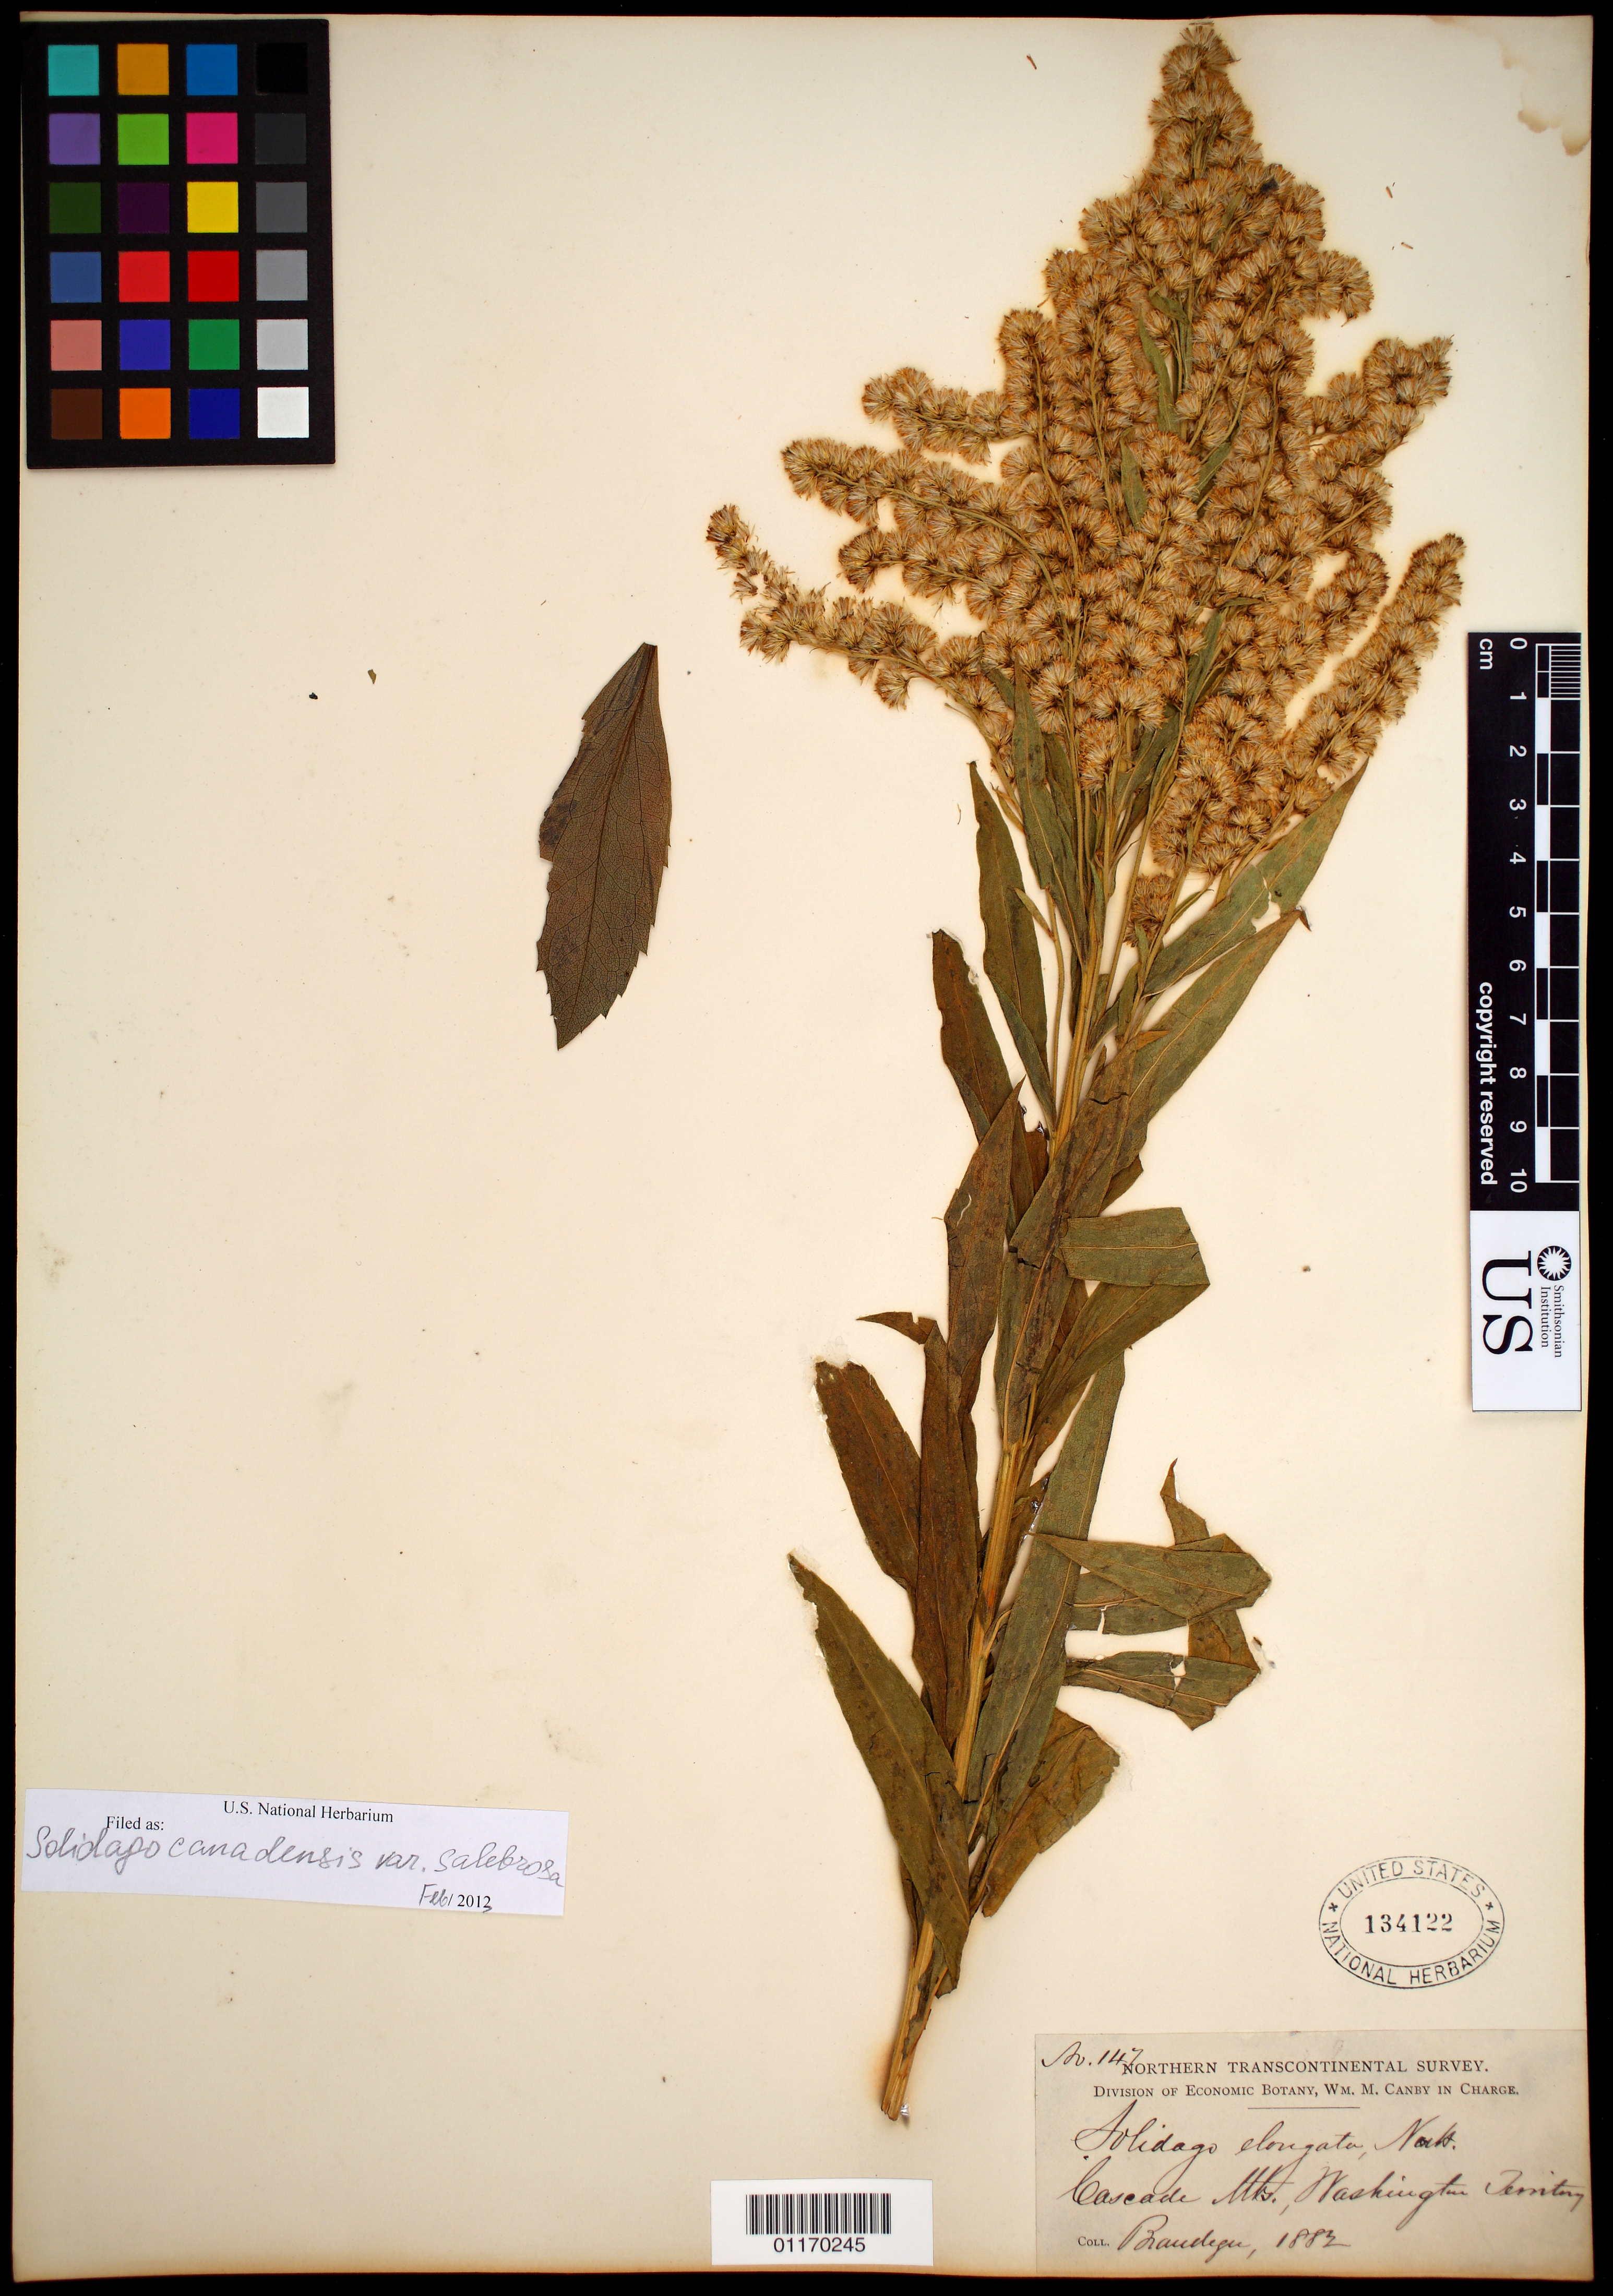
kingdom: Plantae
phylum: Tracheophyta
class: Magnoliopsida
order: Asterales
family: Asteraceae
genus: Solidago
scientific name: Solidago canadensis var. salebrosa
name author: (Piper) M.E. Jones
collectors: -- Brandegee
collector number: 147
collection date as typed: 1882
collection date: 1882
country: United States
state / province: Washington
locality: Cascade Mts.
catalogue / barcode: US 134122